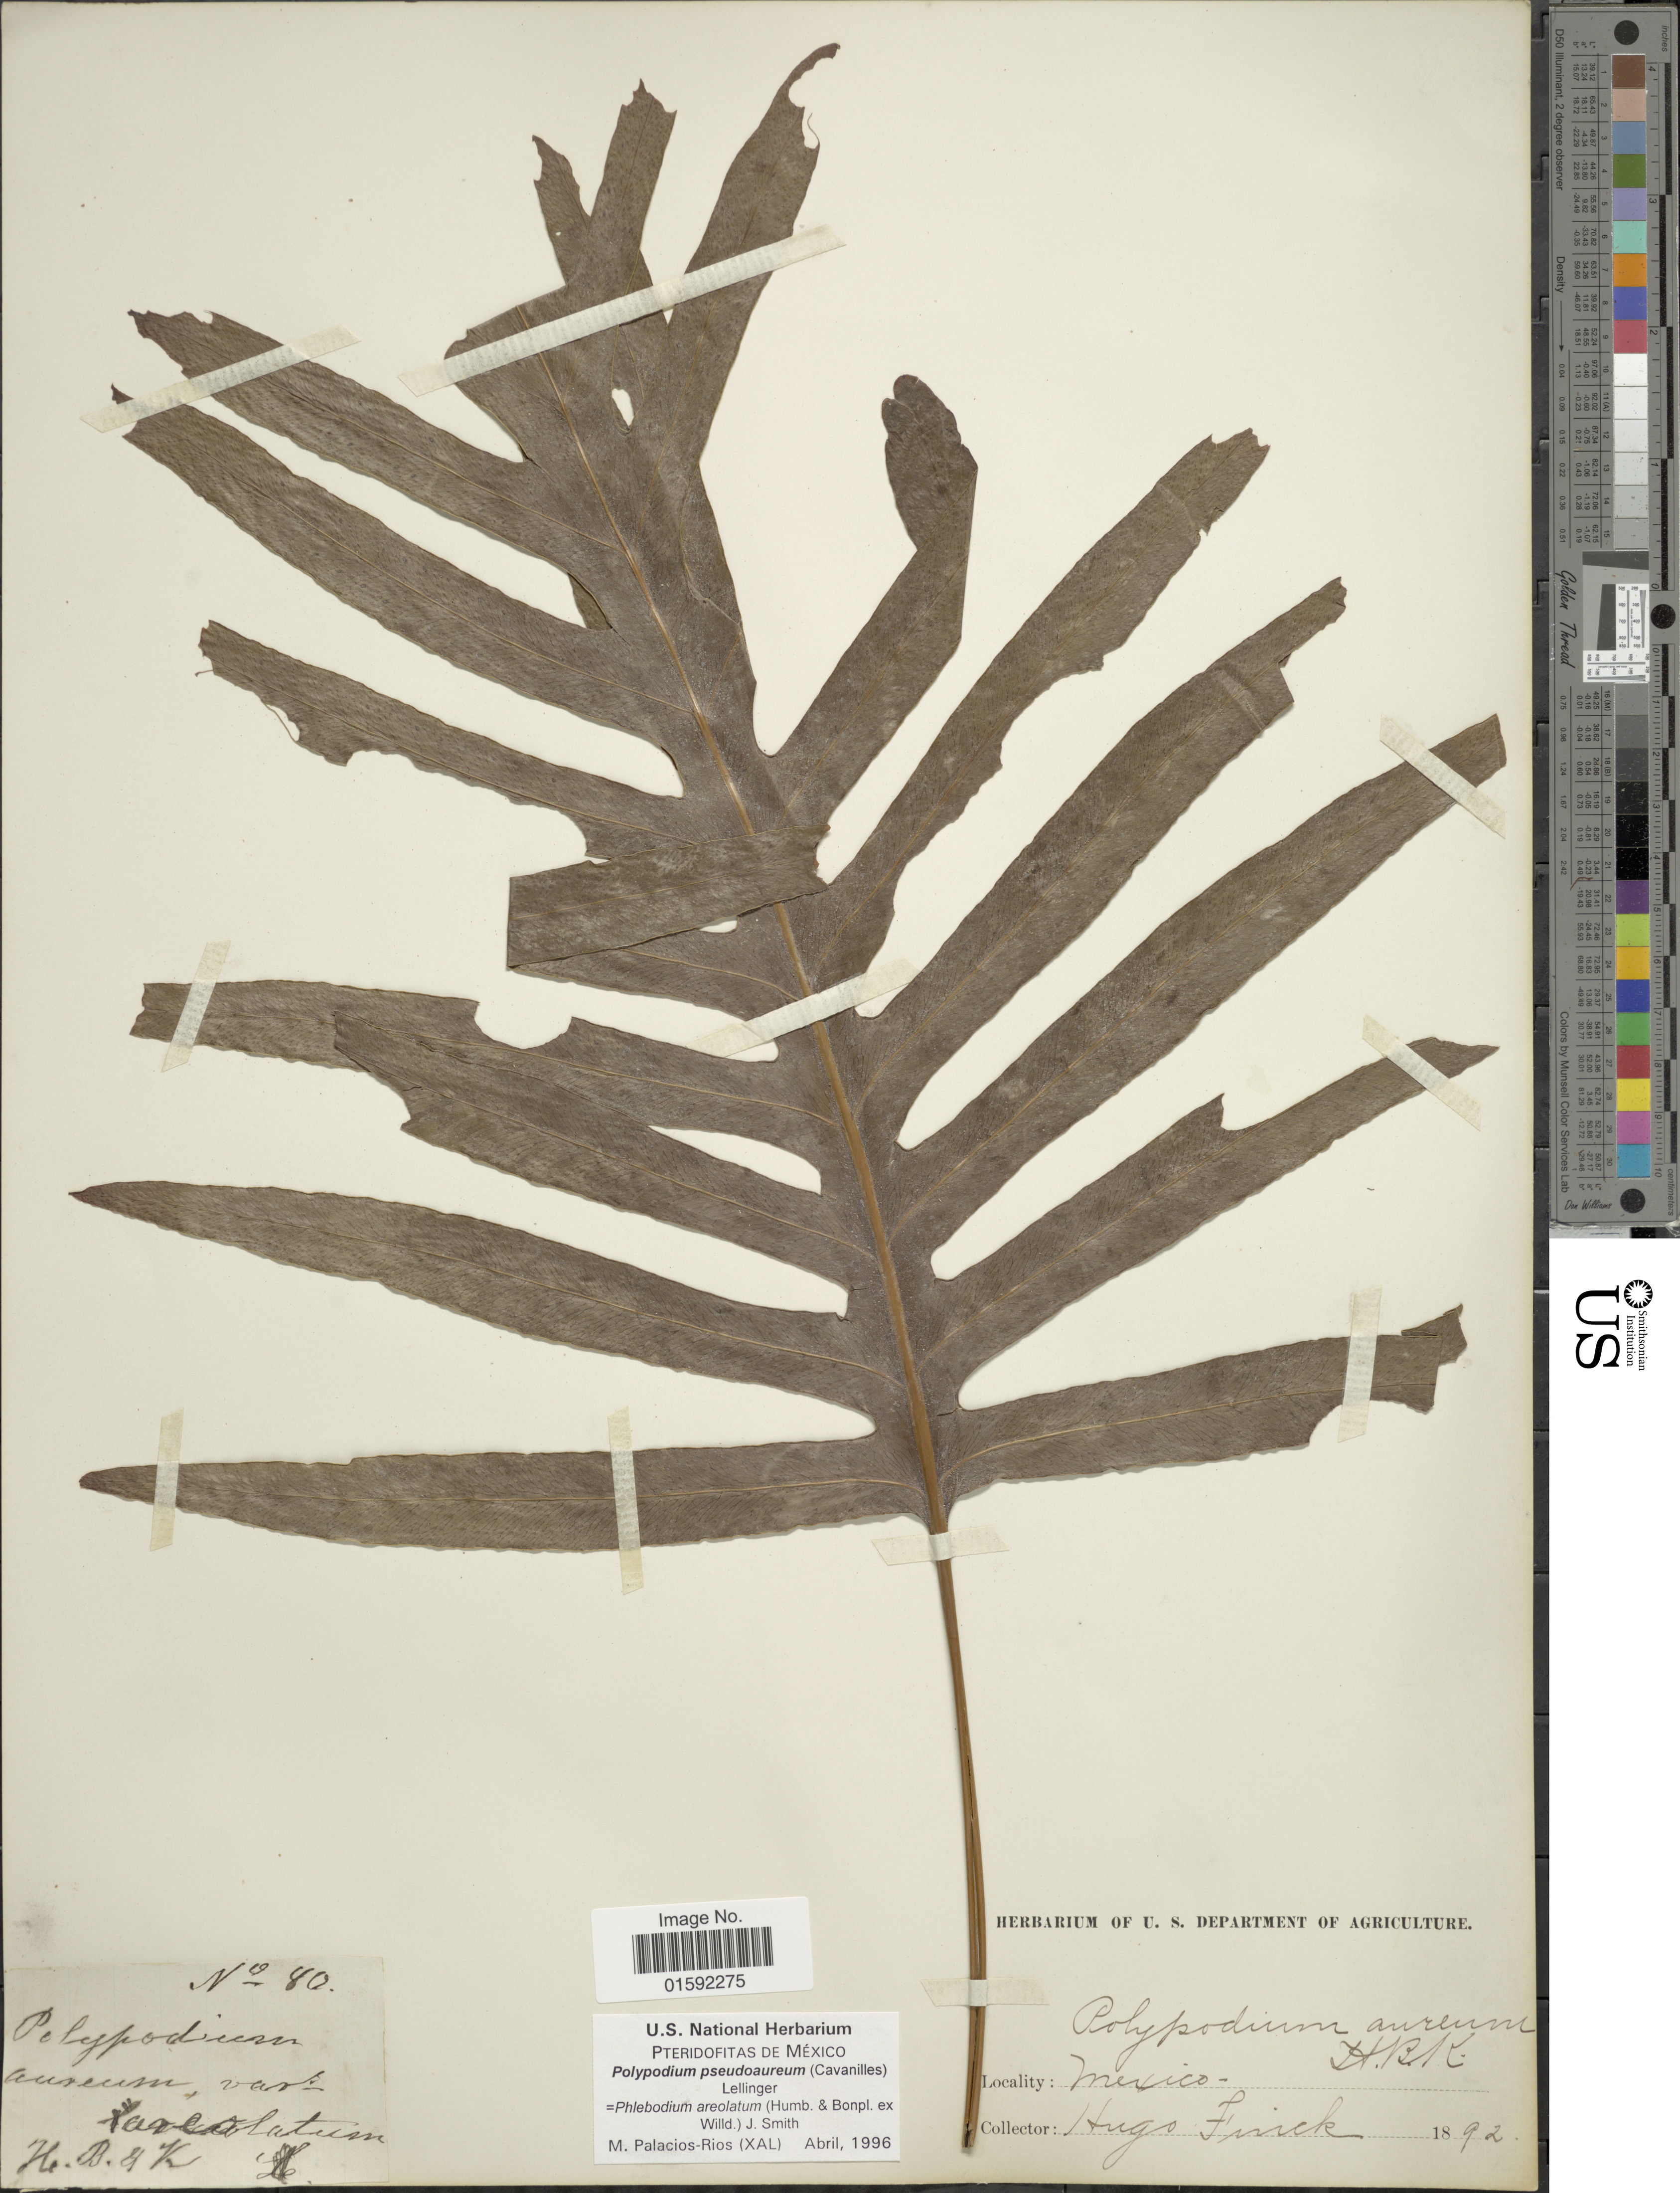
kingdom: Plantae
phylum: Tracheophyta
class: Polypodiopsida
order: Polypodiales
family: Polypodiaceae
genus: Phlebodium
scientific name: Phlebodium pseudoaureum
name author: (Cav.) Lellinger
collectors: H. Finck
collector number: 80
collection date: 1892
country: Mexico